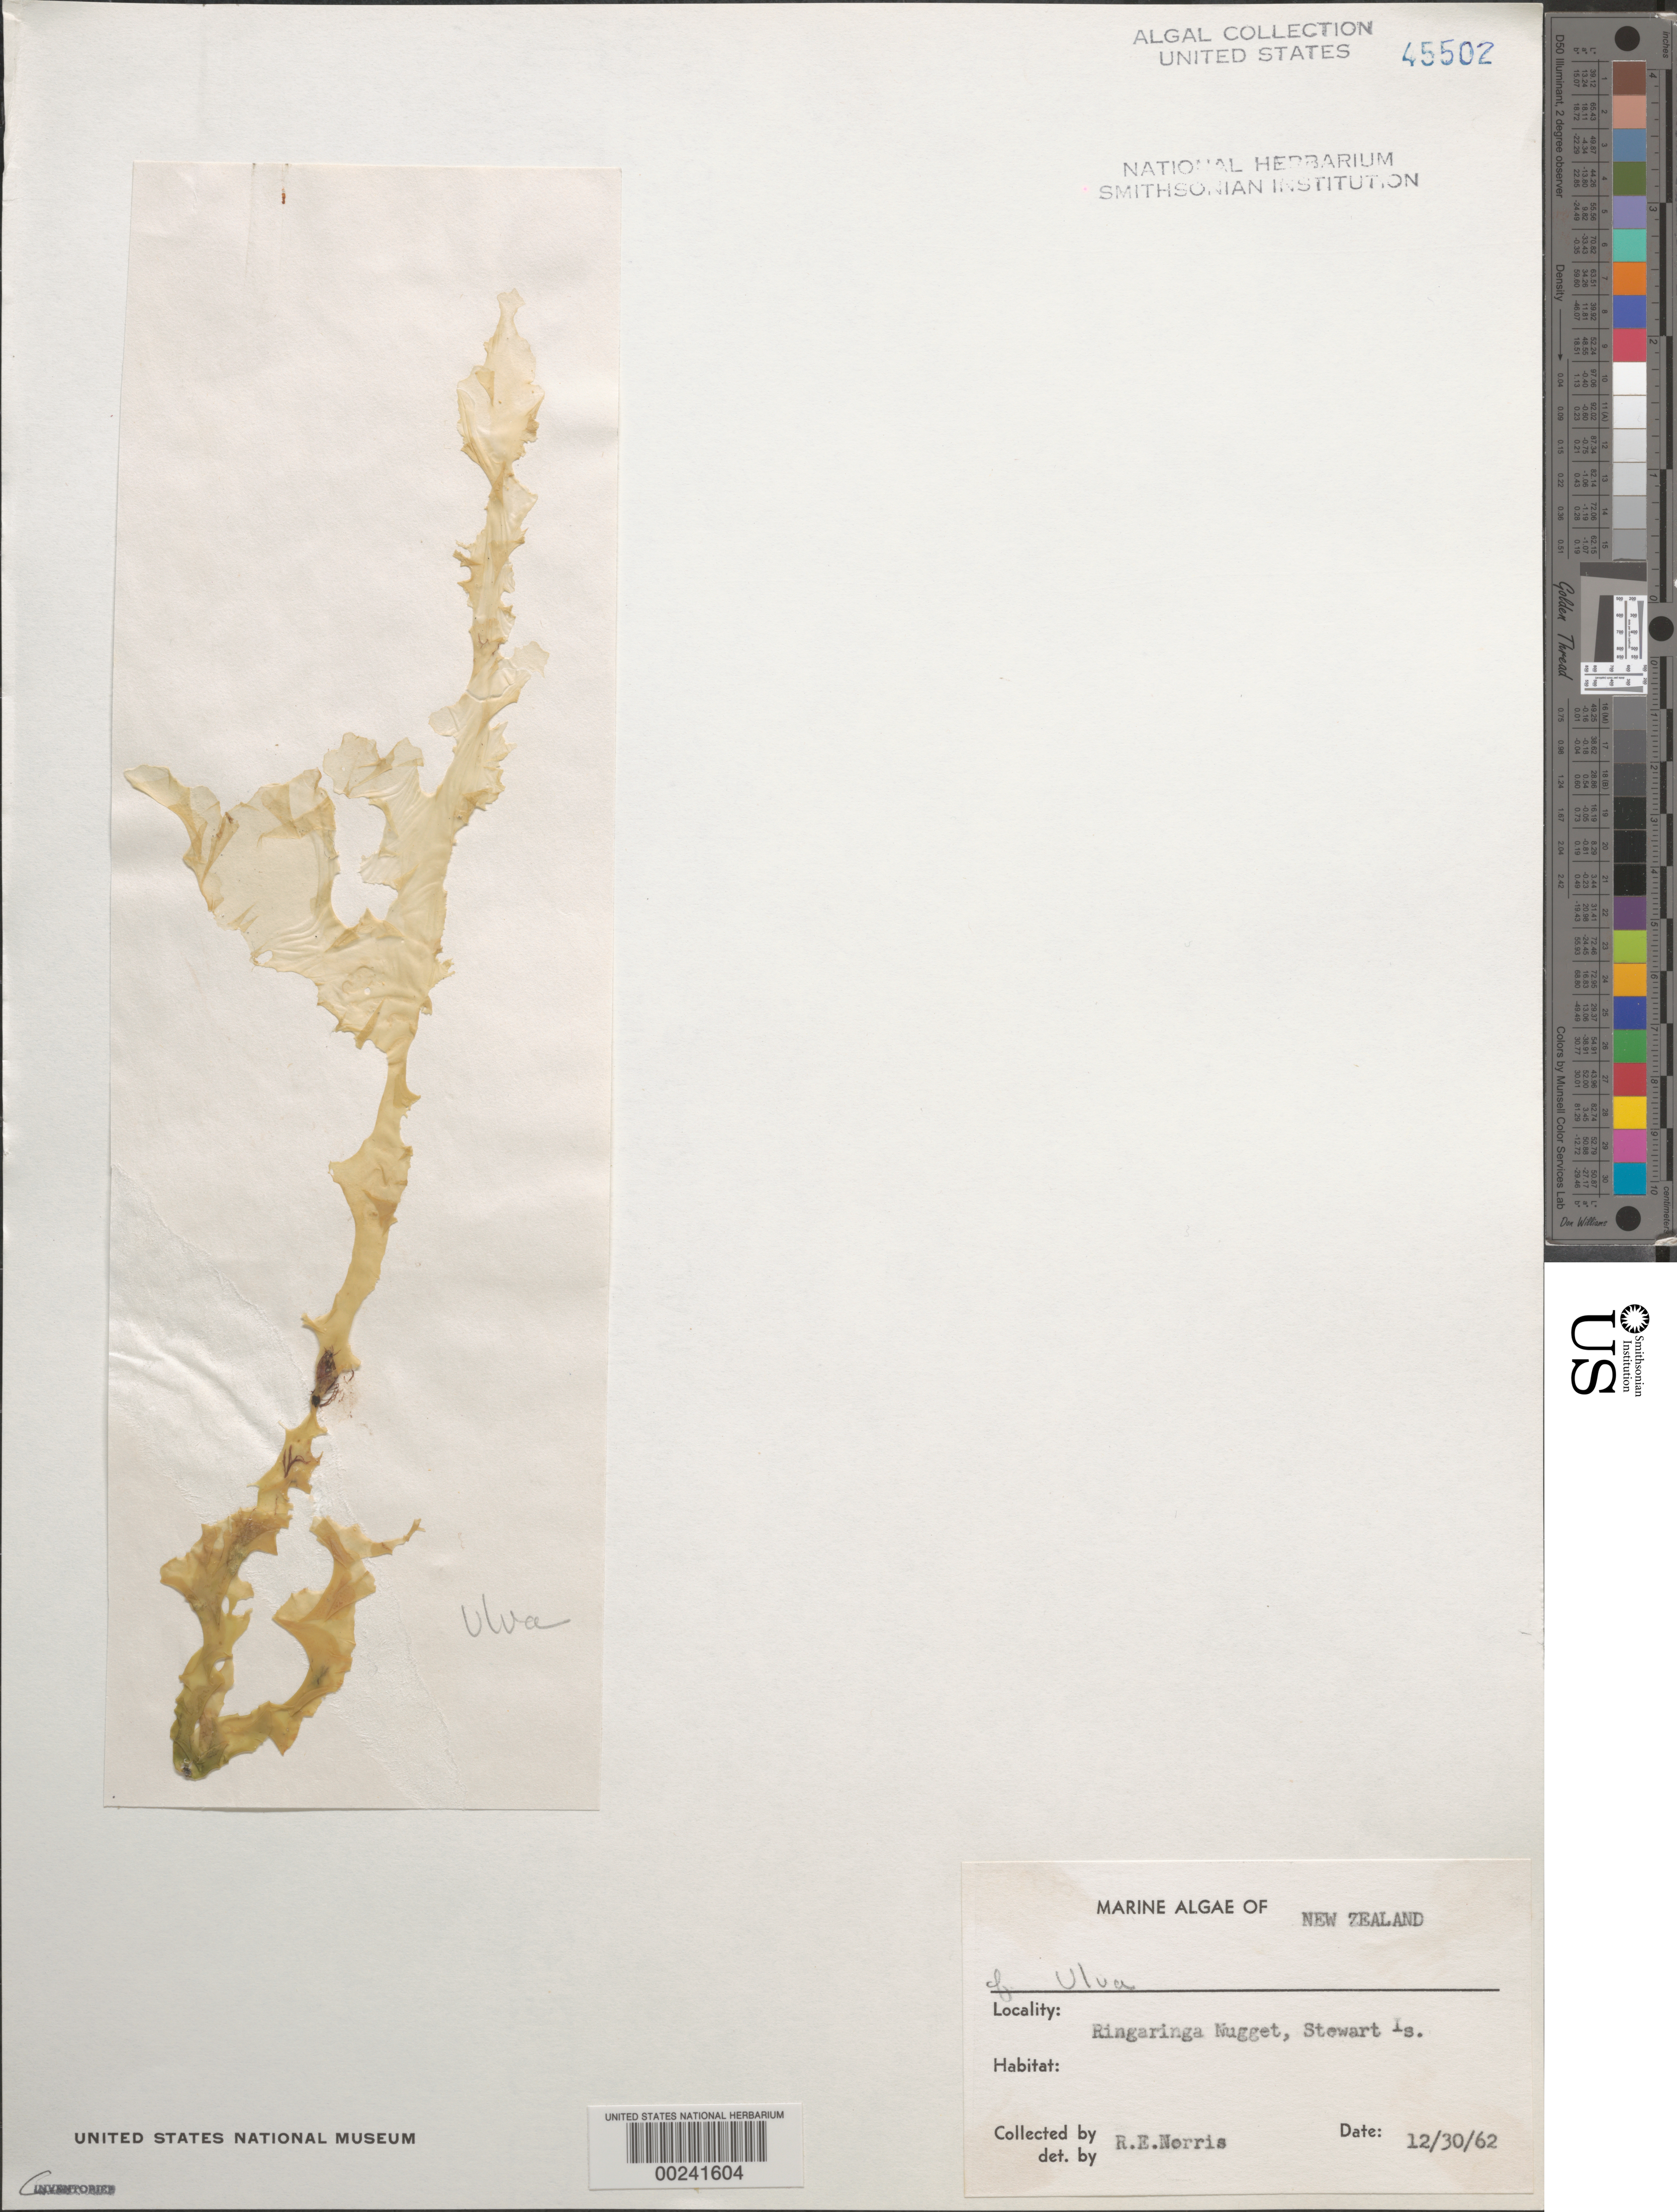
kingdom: Plantae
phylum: Chlorophyta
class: Ulvophyceae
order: Ulvales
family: Ulvaceae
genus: Ulva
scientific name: Ulva sp.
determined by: Norris, R. E.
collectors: R. E. Norris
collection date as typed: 30 Dec 1962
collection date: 1962-12-30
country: New Zealand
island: Stewart Island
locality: Ringaringa Nugget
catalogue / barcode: US 45502